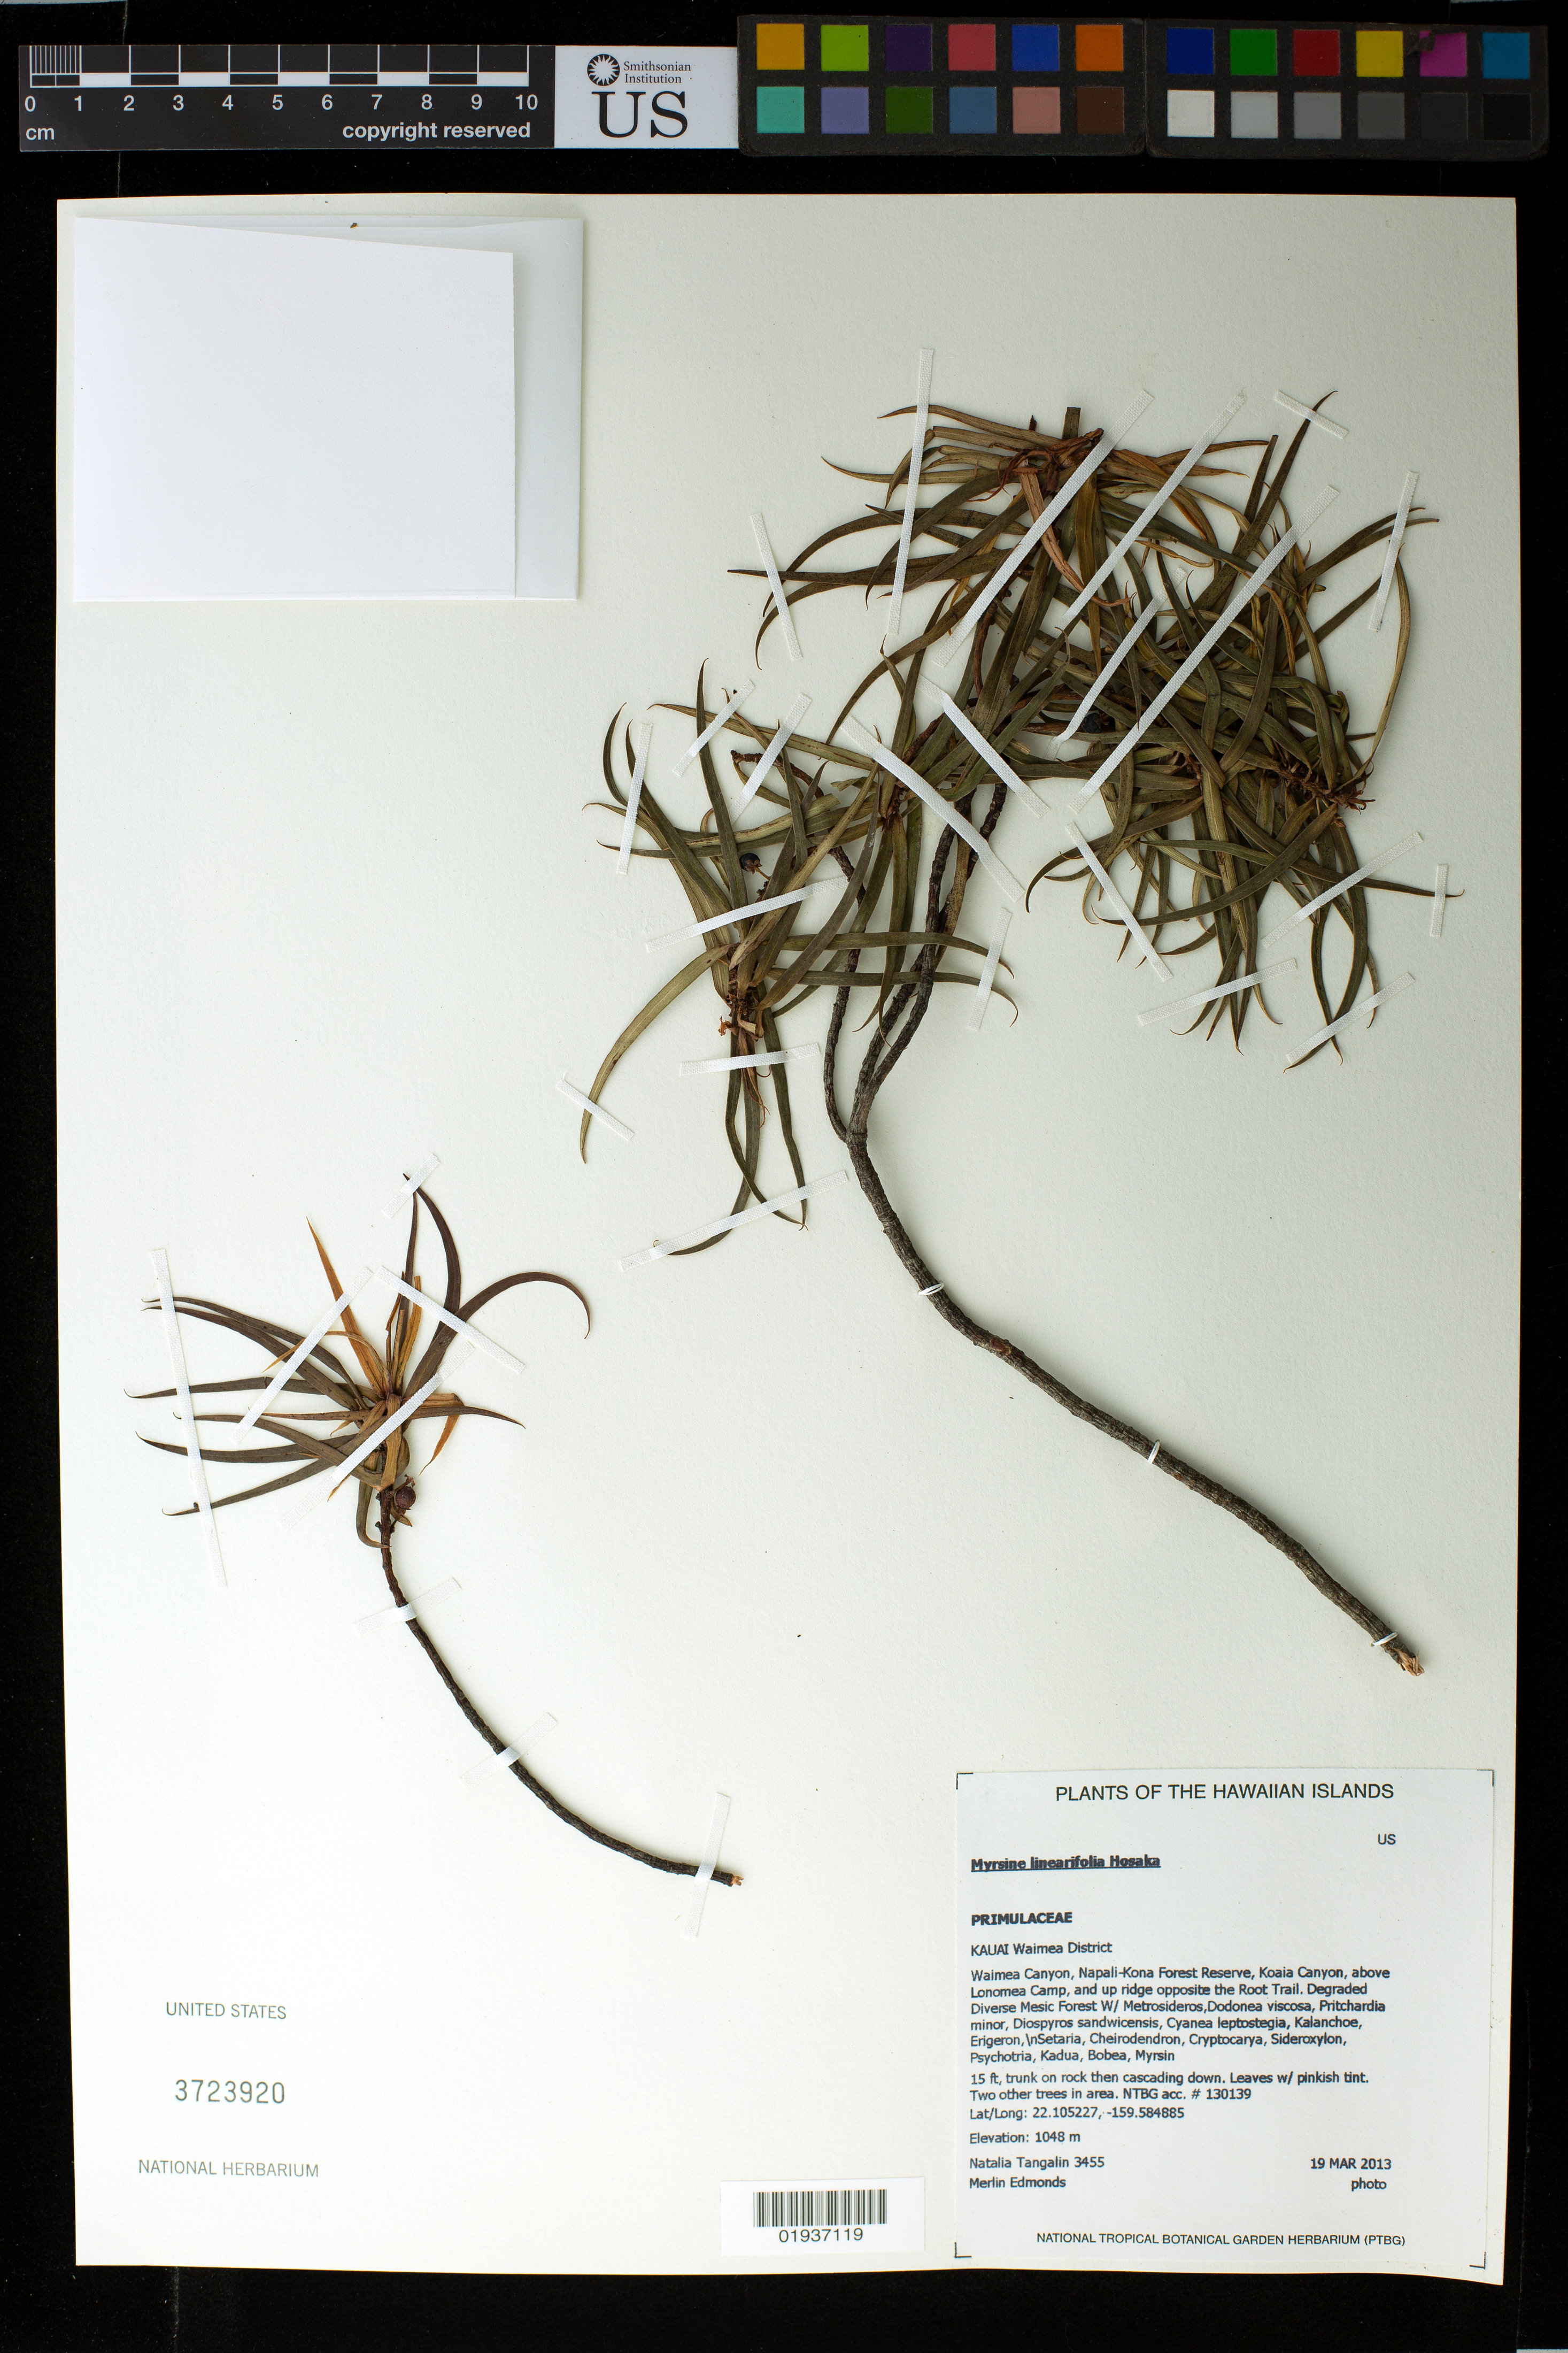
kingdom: Plantae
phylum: Tracheophyta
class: Magnoliopsida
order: Ericales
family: Primulaceae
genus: Myrsine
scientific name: Myrsine linearifolia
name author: Hosaka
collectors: N. Tangalin & M. Edmonds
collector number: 3455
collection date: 2013-03-19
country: United States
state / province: Hawaii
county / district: Kauai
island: Kaua'i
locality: Waimea District, Waimea Canyon, Napali-Kona Forest Reserve, Koaia Canyon, above Lonomea Camp, up ridge opposite the Root Trail.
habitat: Degraded diverse mesic forest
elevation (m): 1048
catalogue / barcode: US 3723920